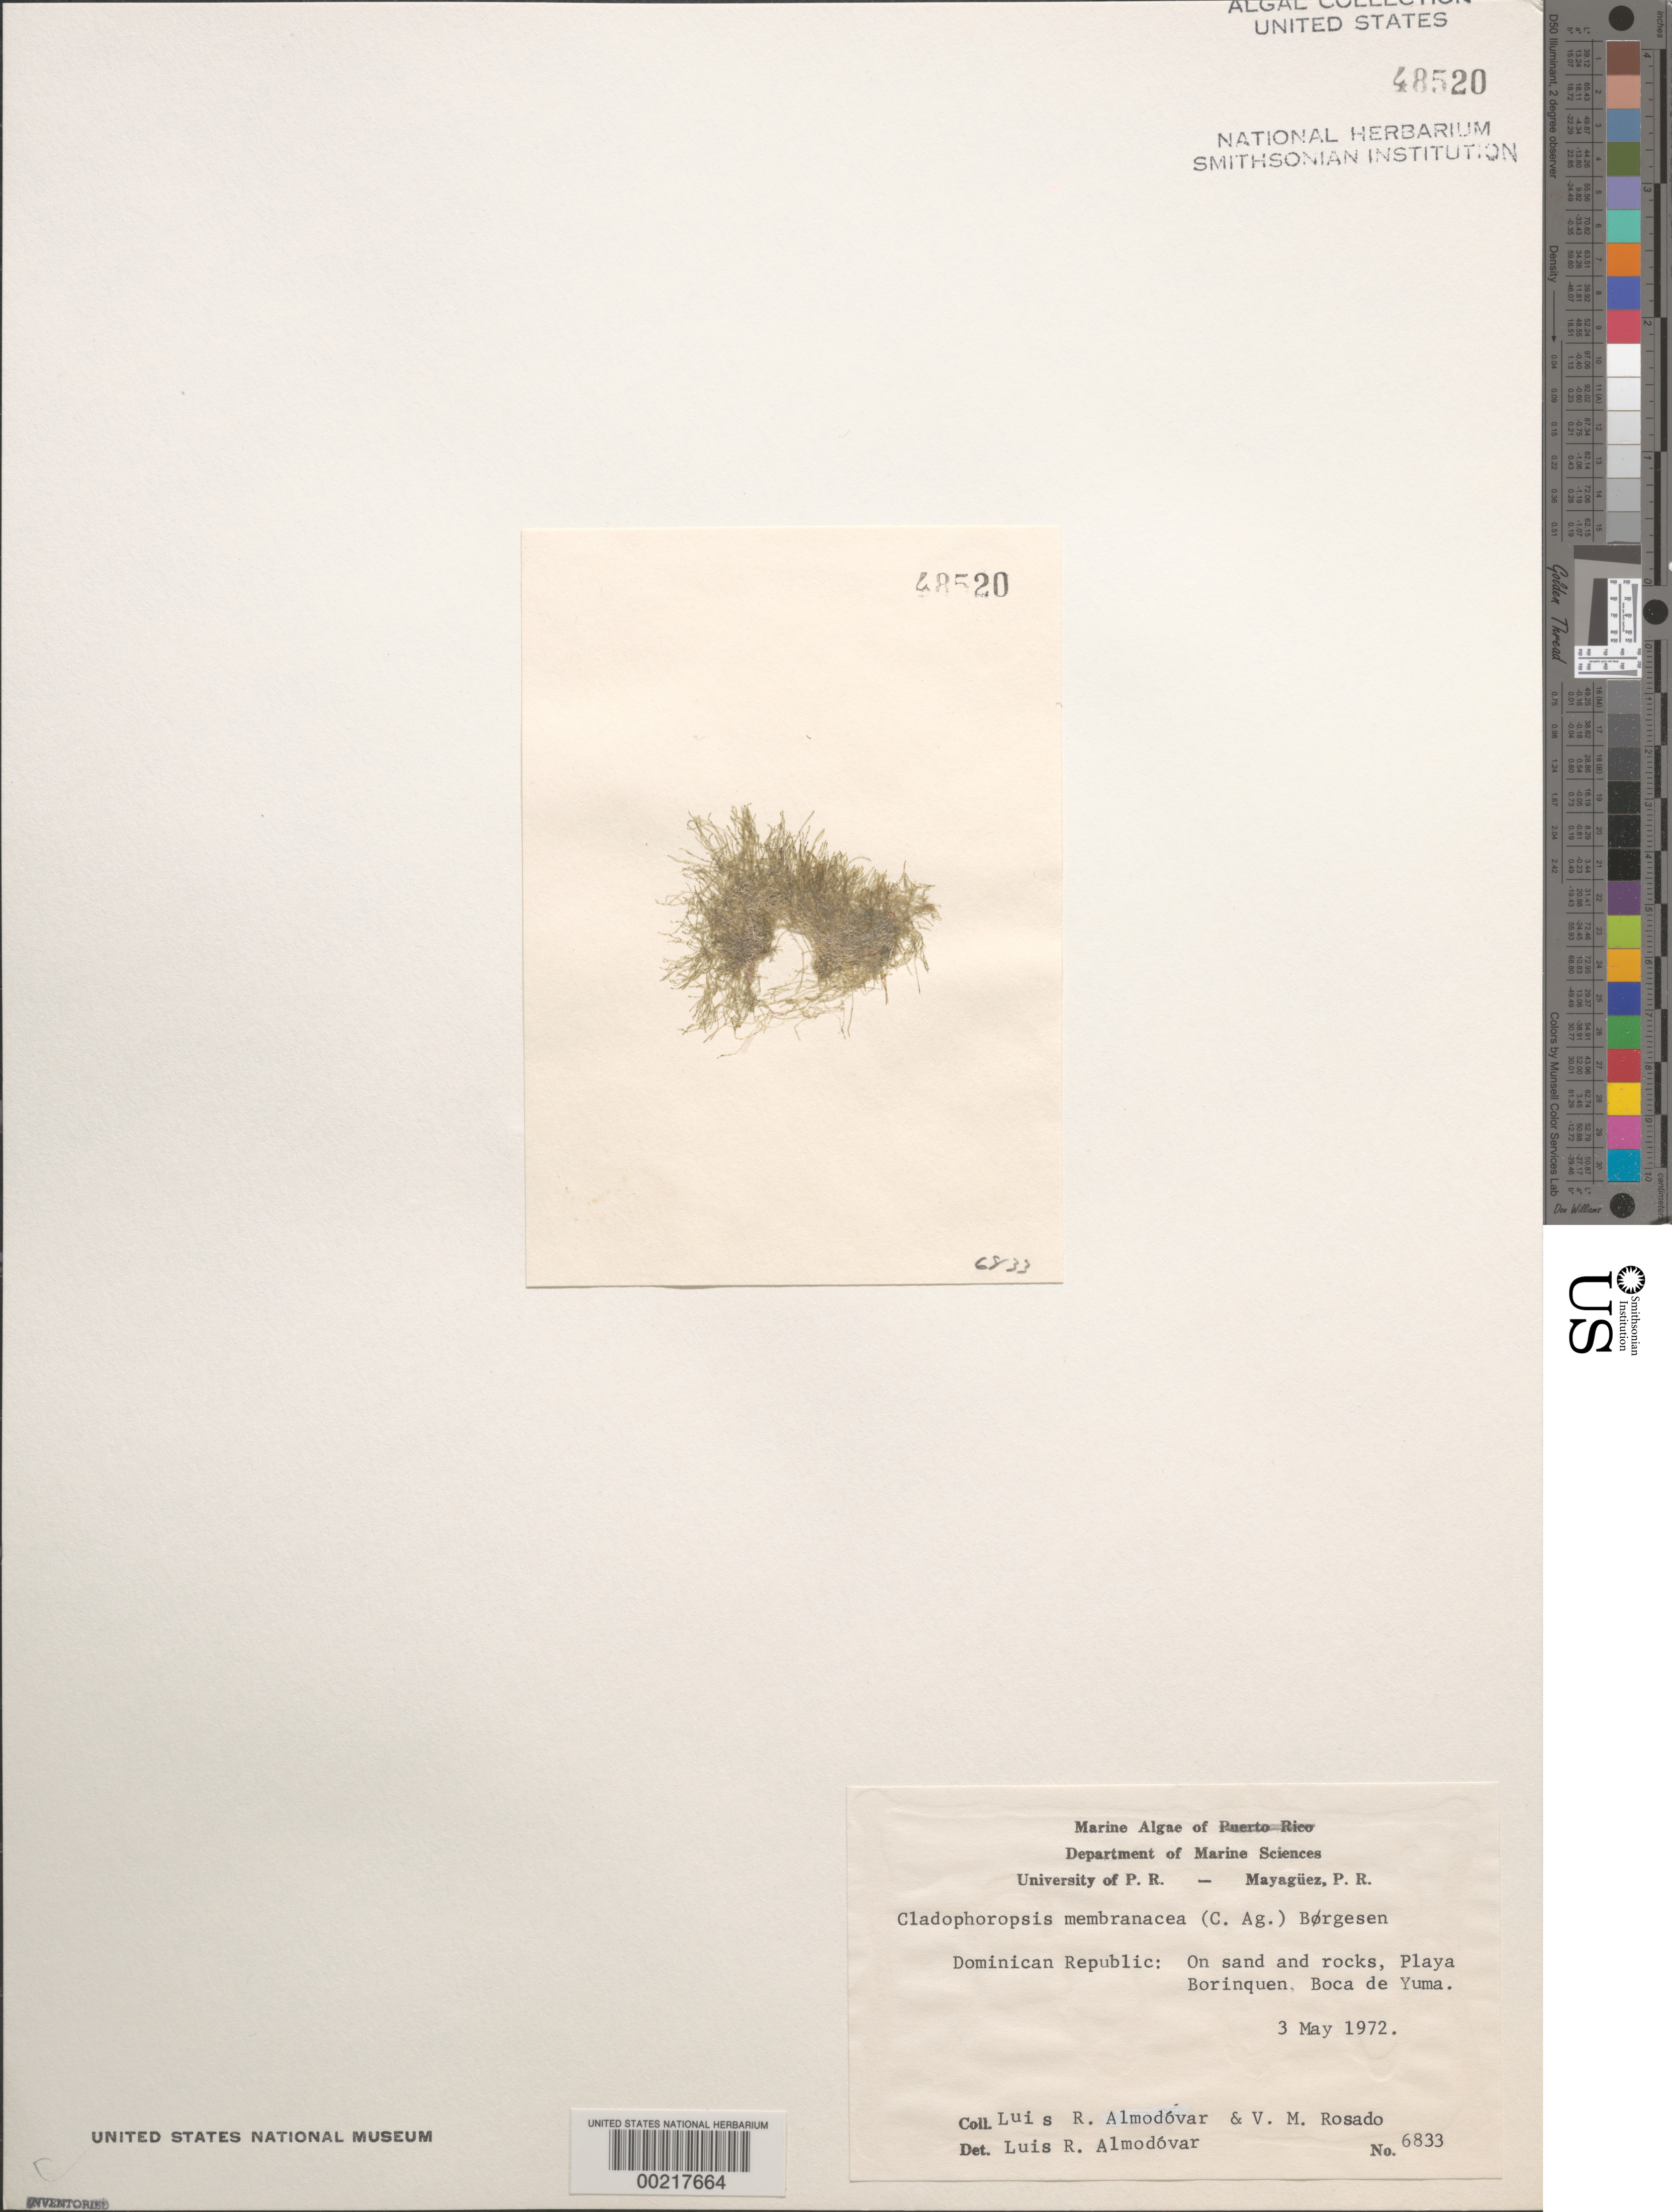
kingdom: Plantae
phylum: Chlorophyta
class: Ulvophyceae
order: Siphonocladales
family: Boodleaceae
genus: Cladophoropsis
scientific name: Cladophoropsis membranacea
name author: (Hofman-Bang) Børgesen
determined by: Almodovar, L. R.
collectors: L. Almodovar & V. Rosado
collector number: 6833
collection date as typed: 03 May 1972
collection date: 1972-05-03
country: Dominican Republic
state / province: La Altagracía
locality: Boca de yuma, playa borinquen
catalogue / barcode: US 48520